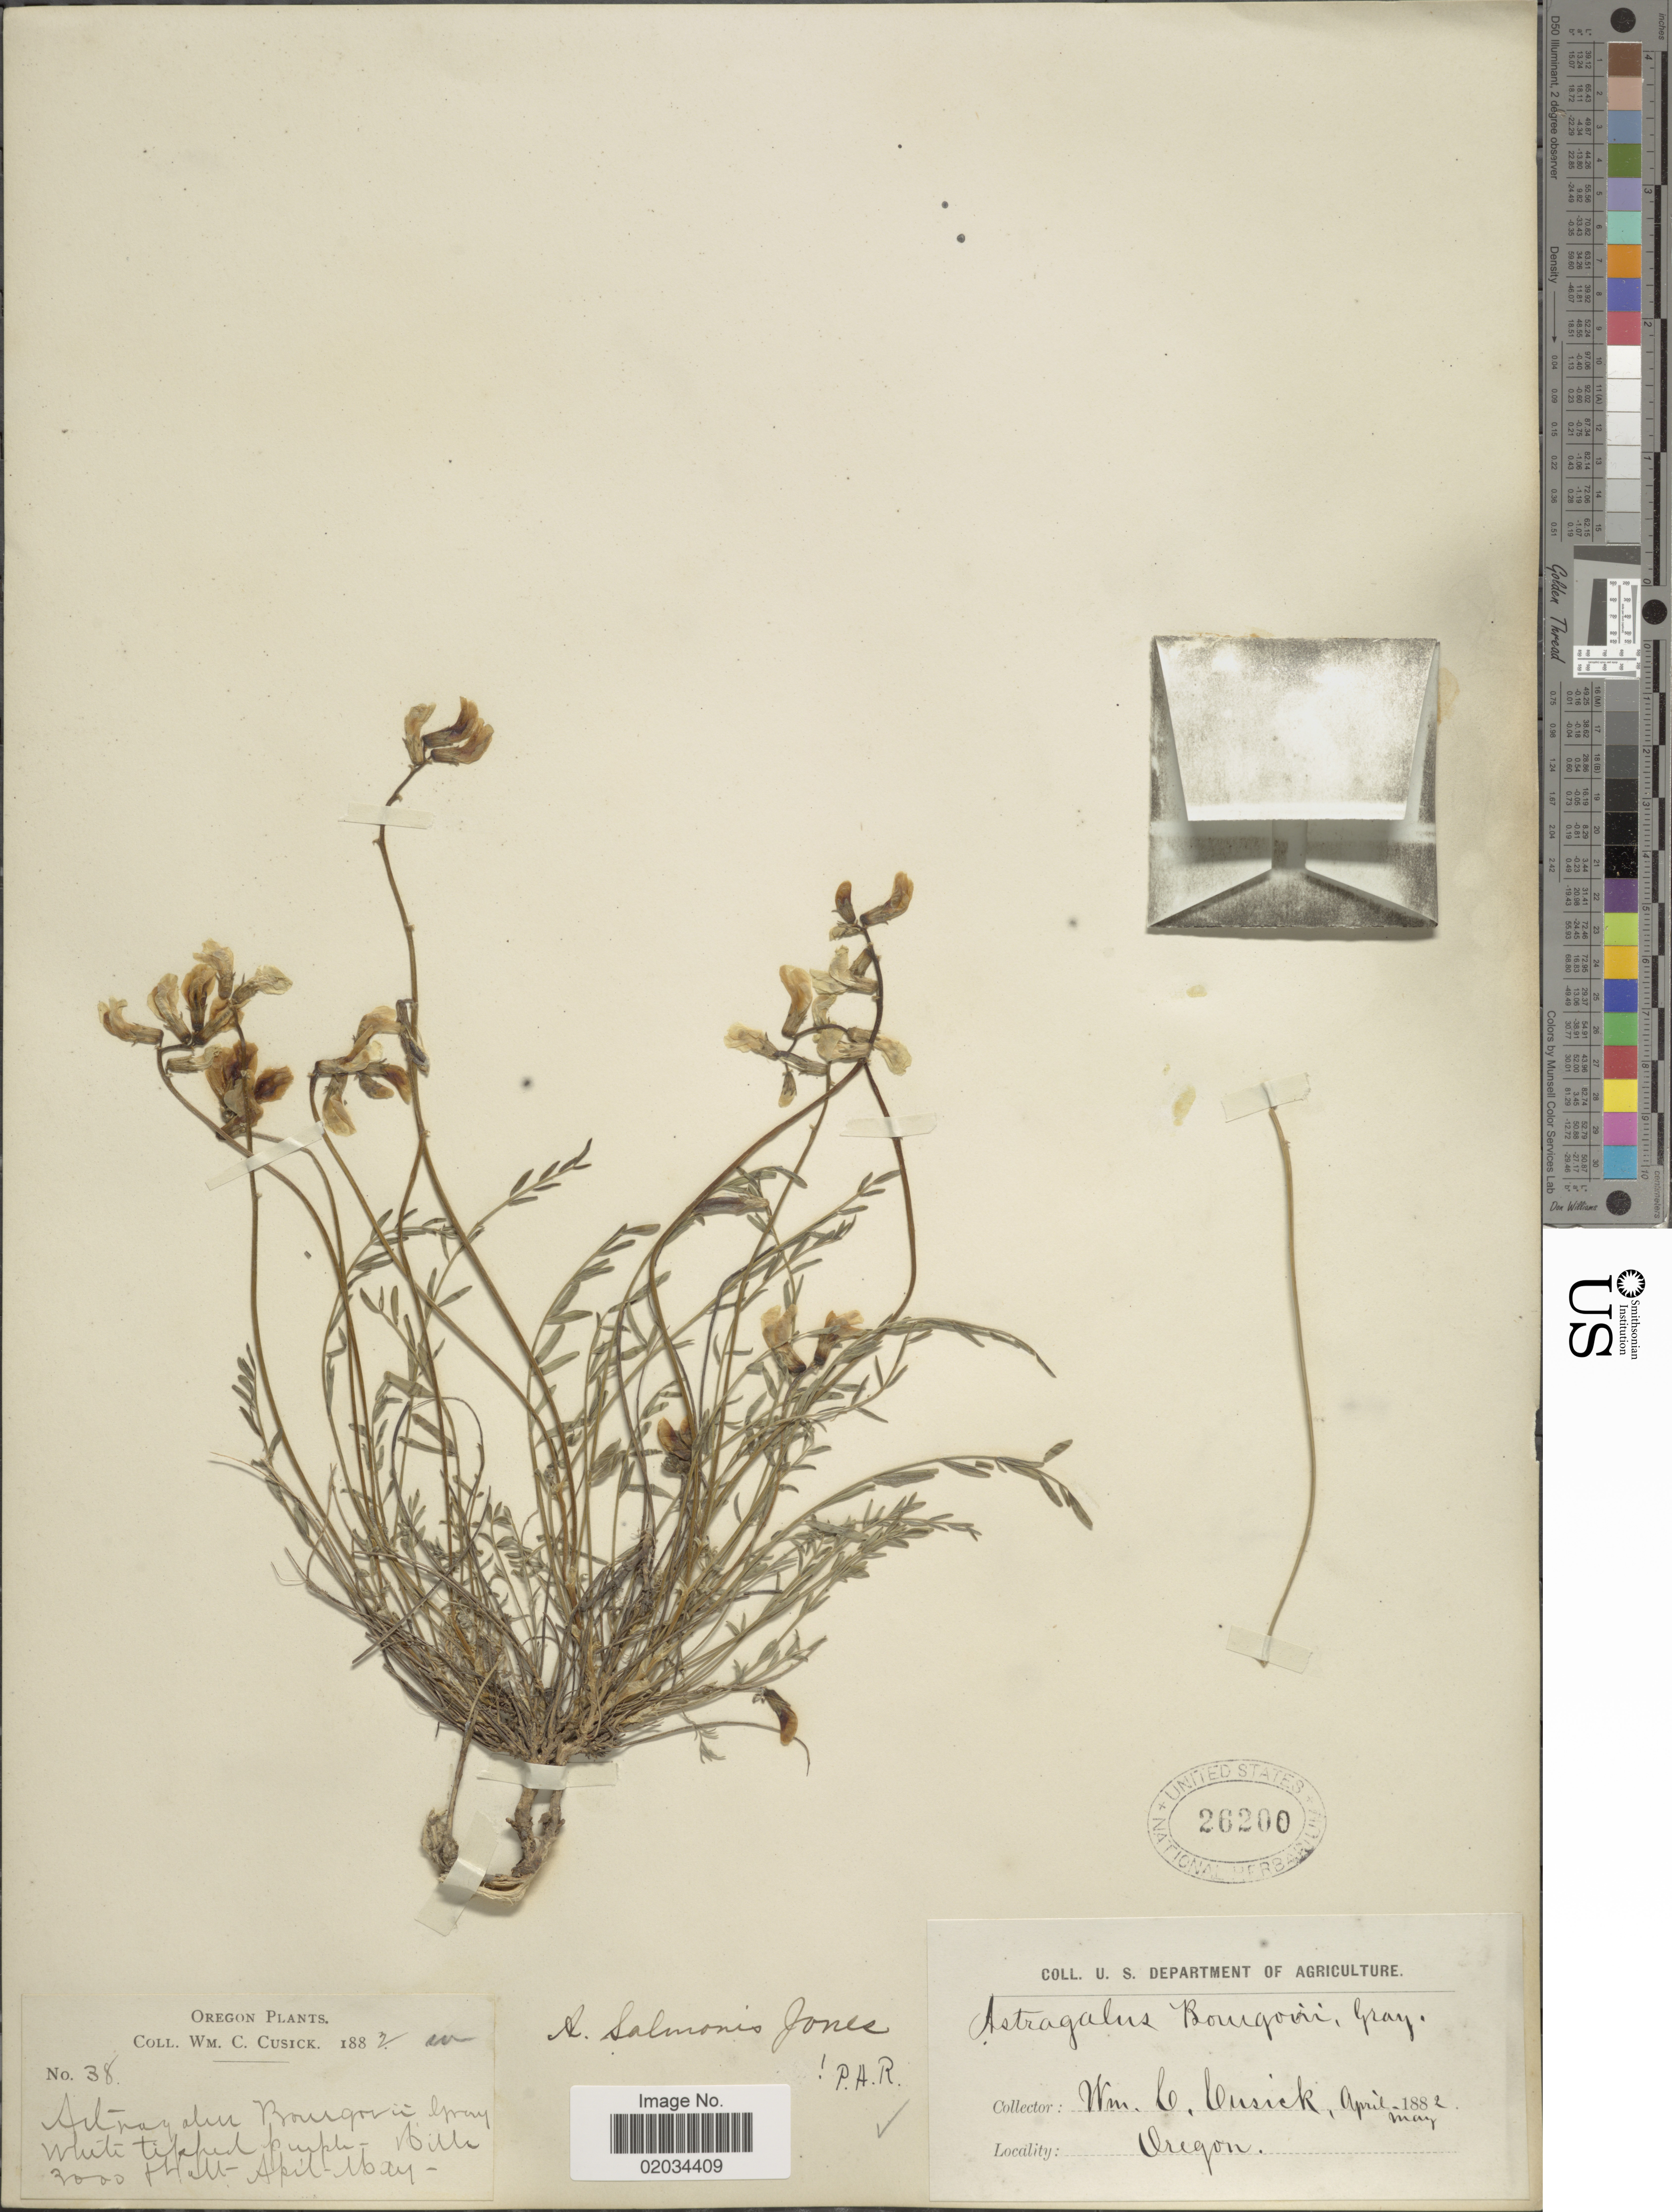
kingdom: Plantae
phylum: Tracheophyta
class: Magnoliopsida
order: Fabales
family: Fabaceae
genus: Astragalus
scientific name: Astragalus salmonis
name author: M.E. Jones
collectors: W. C. Cusick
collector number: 38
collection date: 1882-04/1882-05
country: United States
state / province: Oregon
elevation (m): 914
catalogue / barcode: US 26200